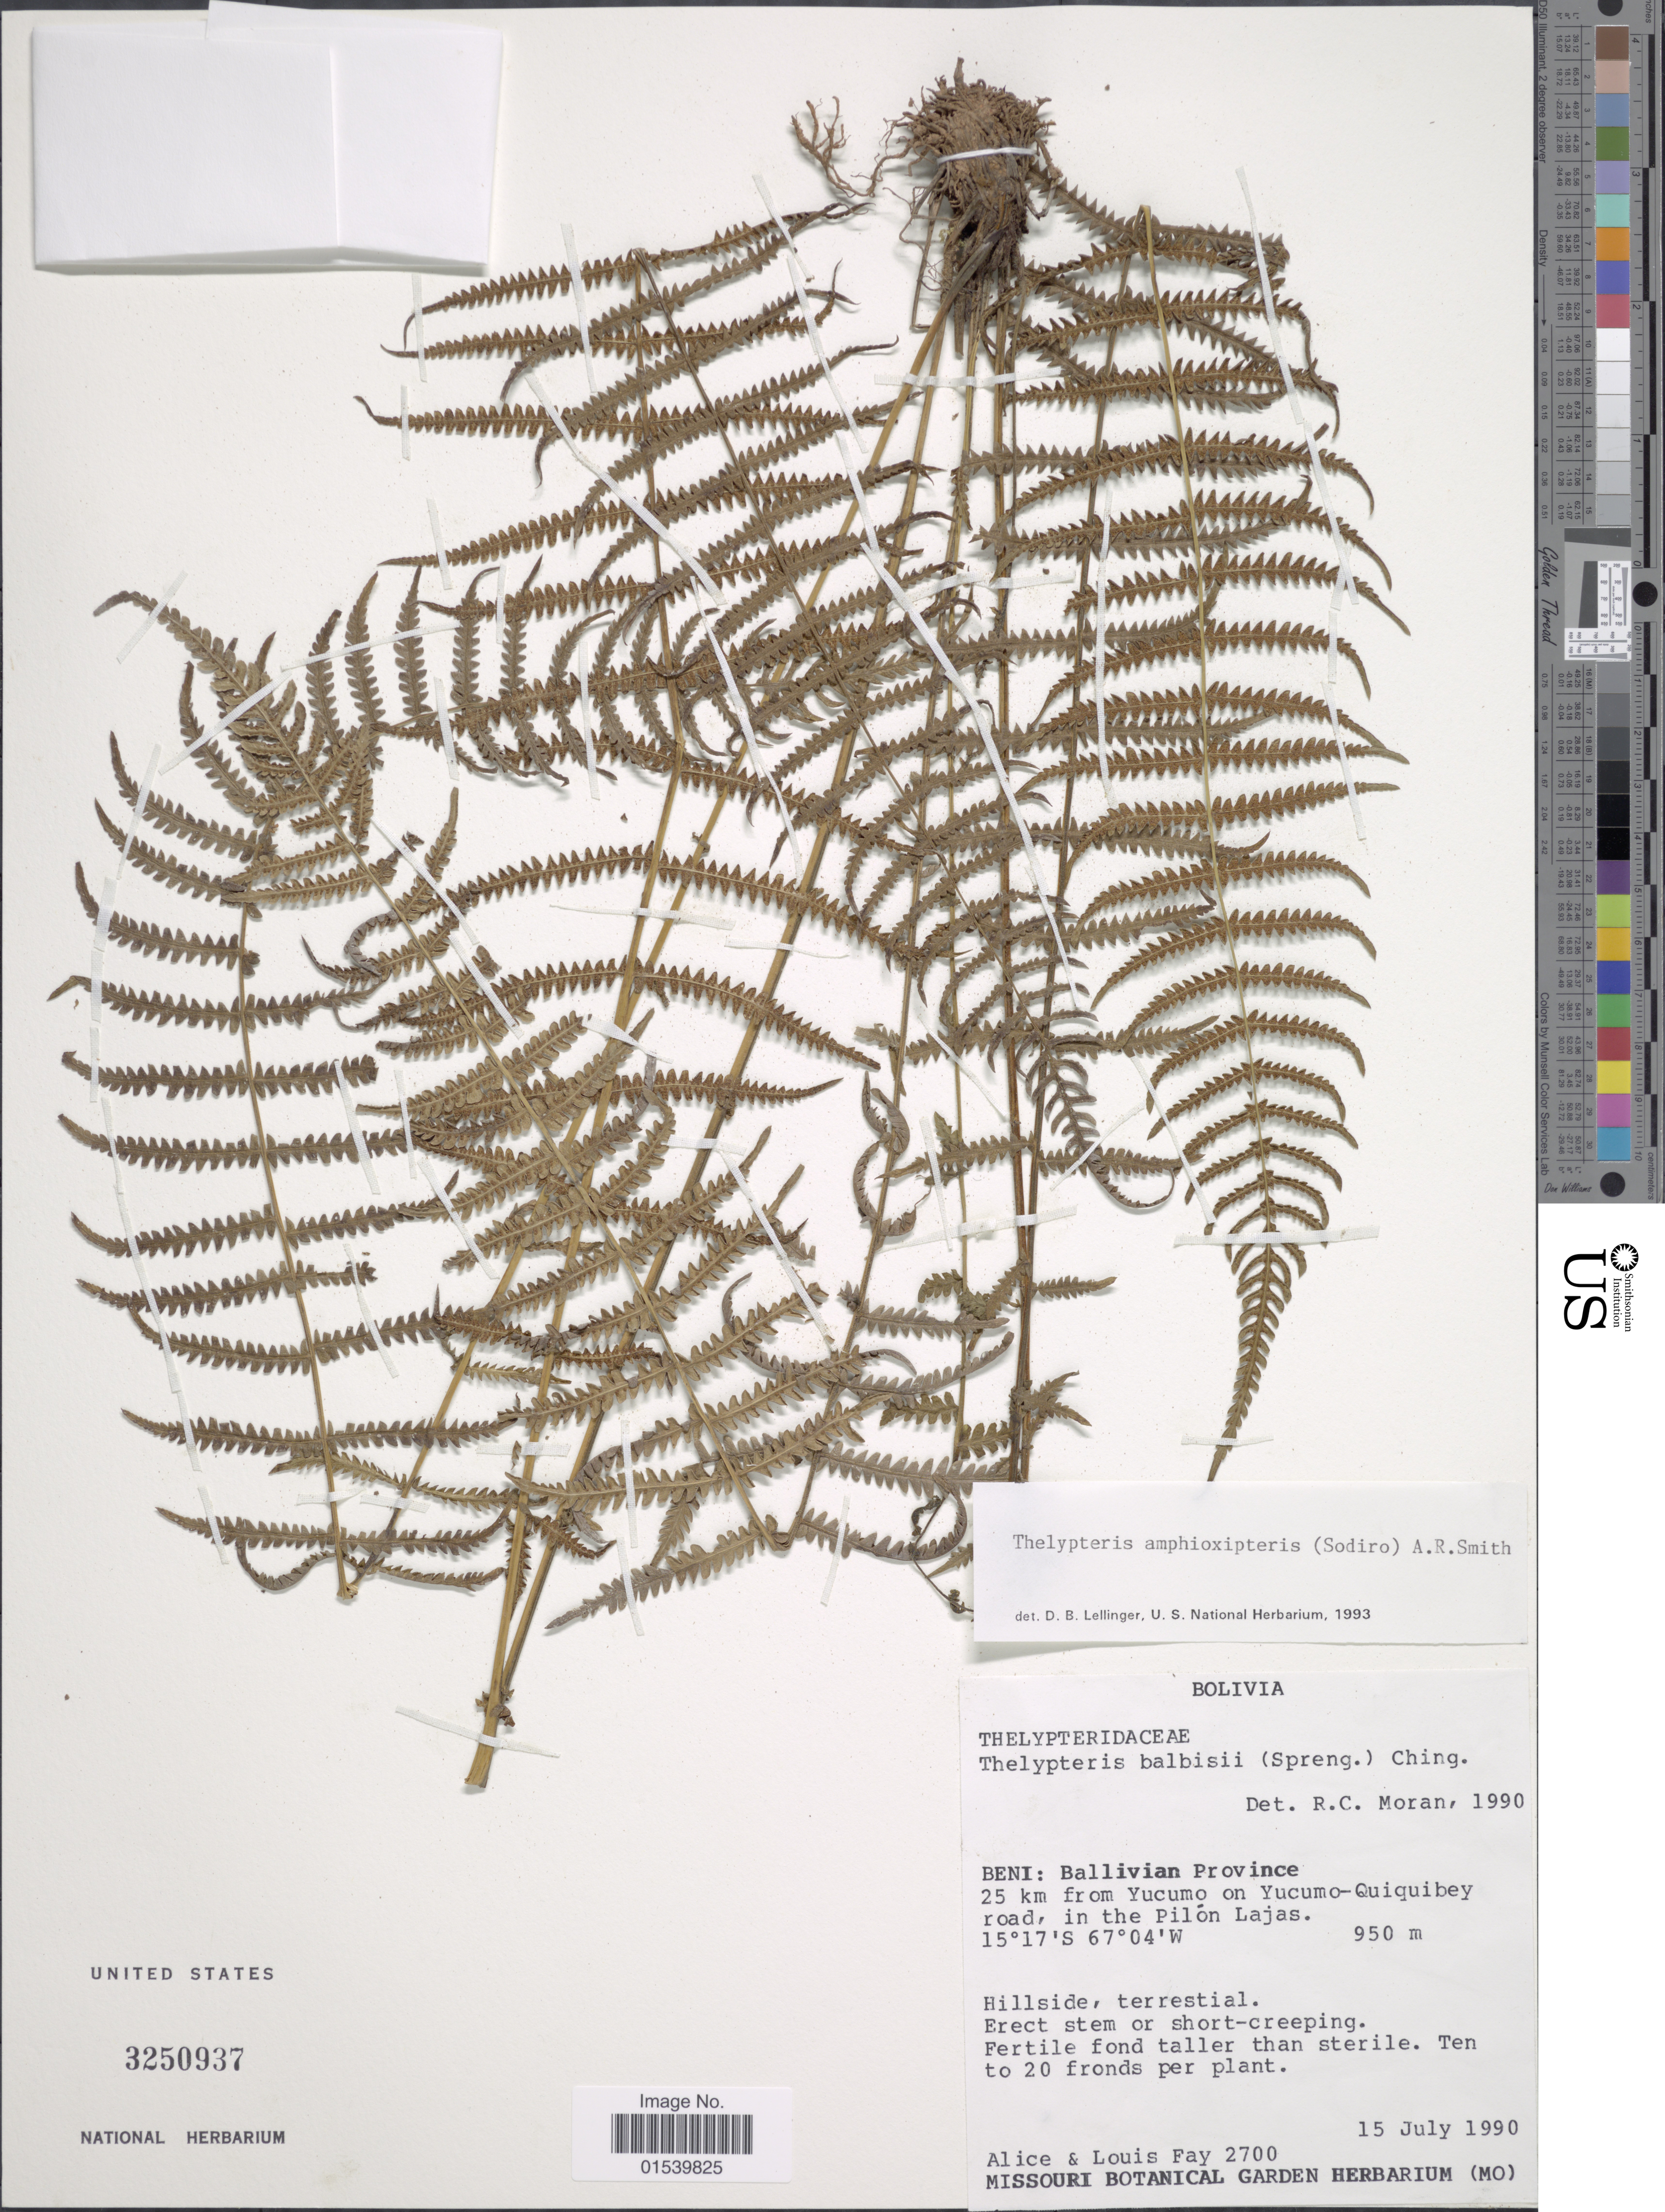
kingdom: Plantae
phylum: Tracheophyta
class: Polypodiopsida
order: Polypodiales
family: Thelypteridaceae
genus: Amauropelta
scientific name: Amauropelta amphioxypteris (Sodiro) comb. nov., ined. 2015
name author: (Sodiro)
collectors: A. Fay & L. Fay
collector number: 2700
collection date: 1990-07-15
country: Bolivia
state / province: Beni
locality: Ballivian Province 25 km from Yucumo on Yucumo-Quiquibey road, in the Pilón Lajas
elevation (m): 950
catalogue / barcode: US 3250937